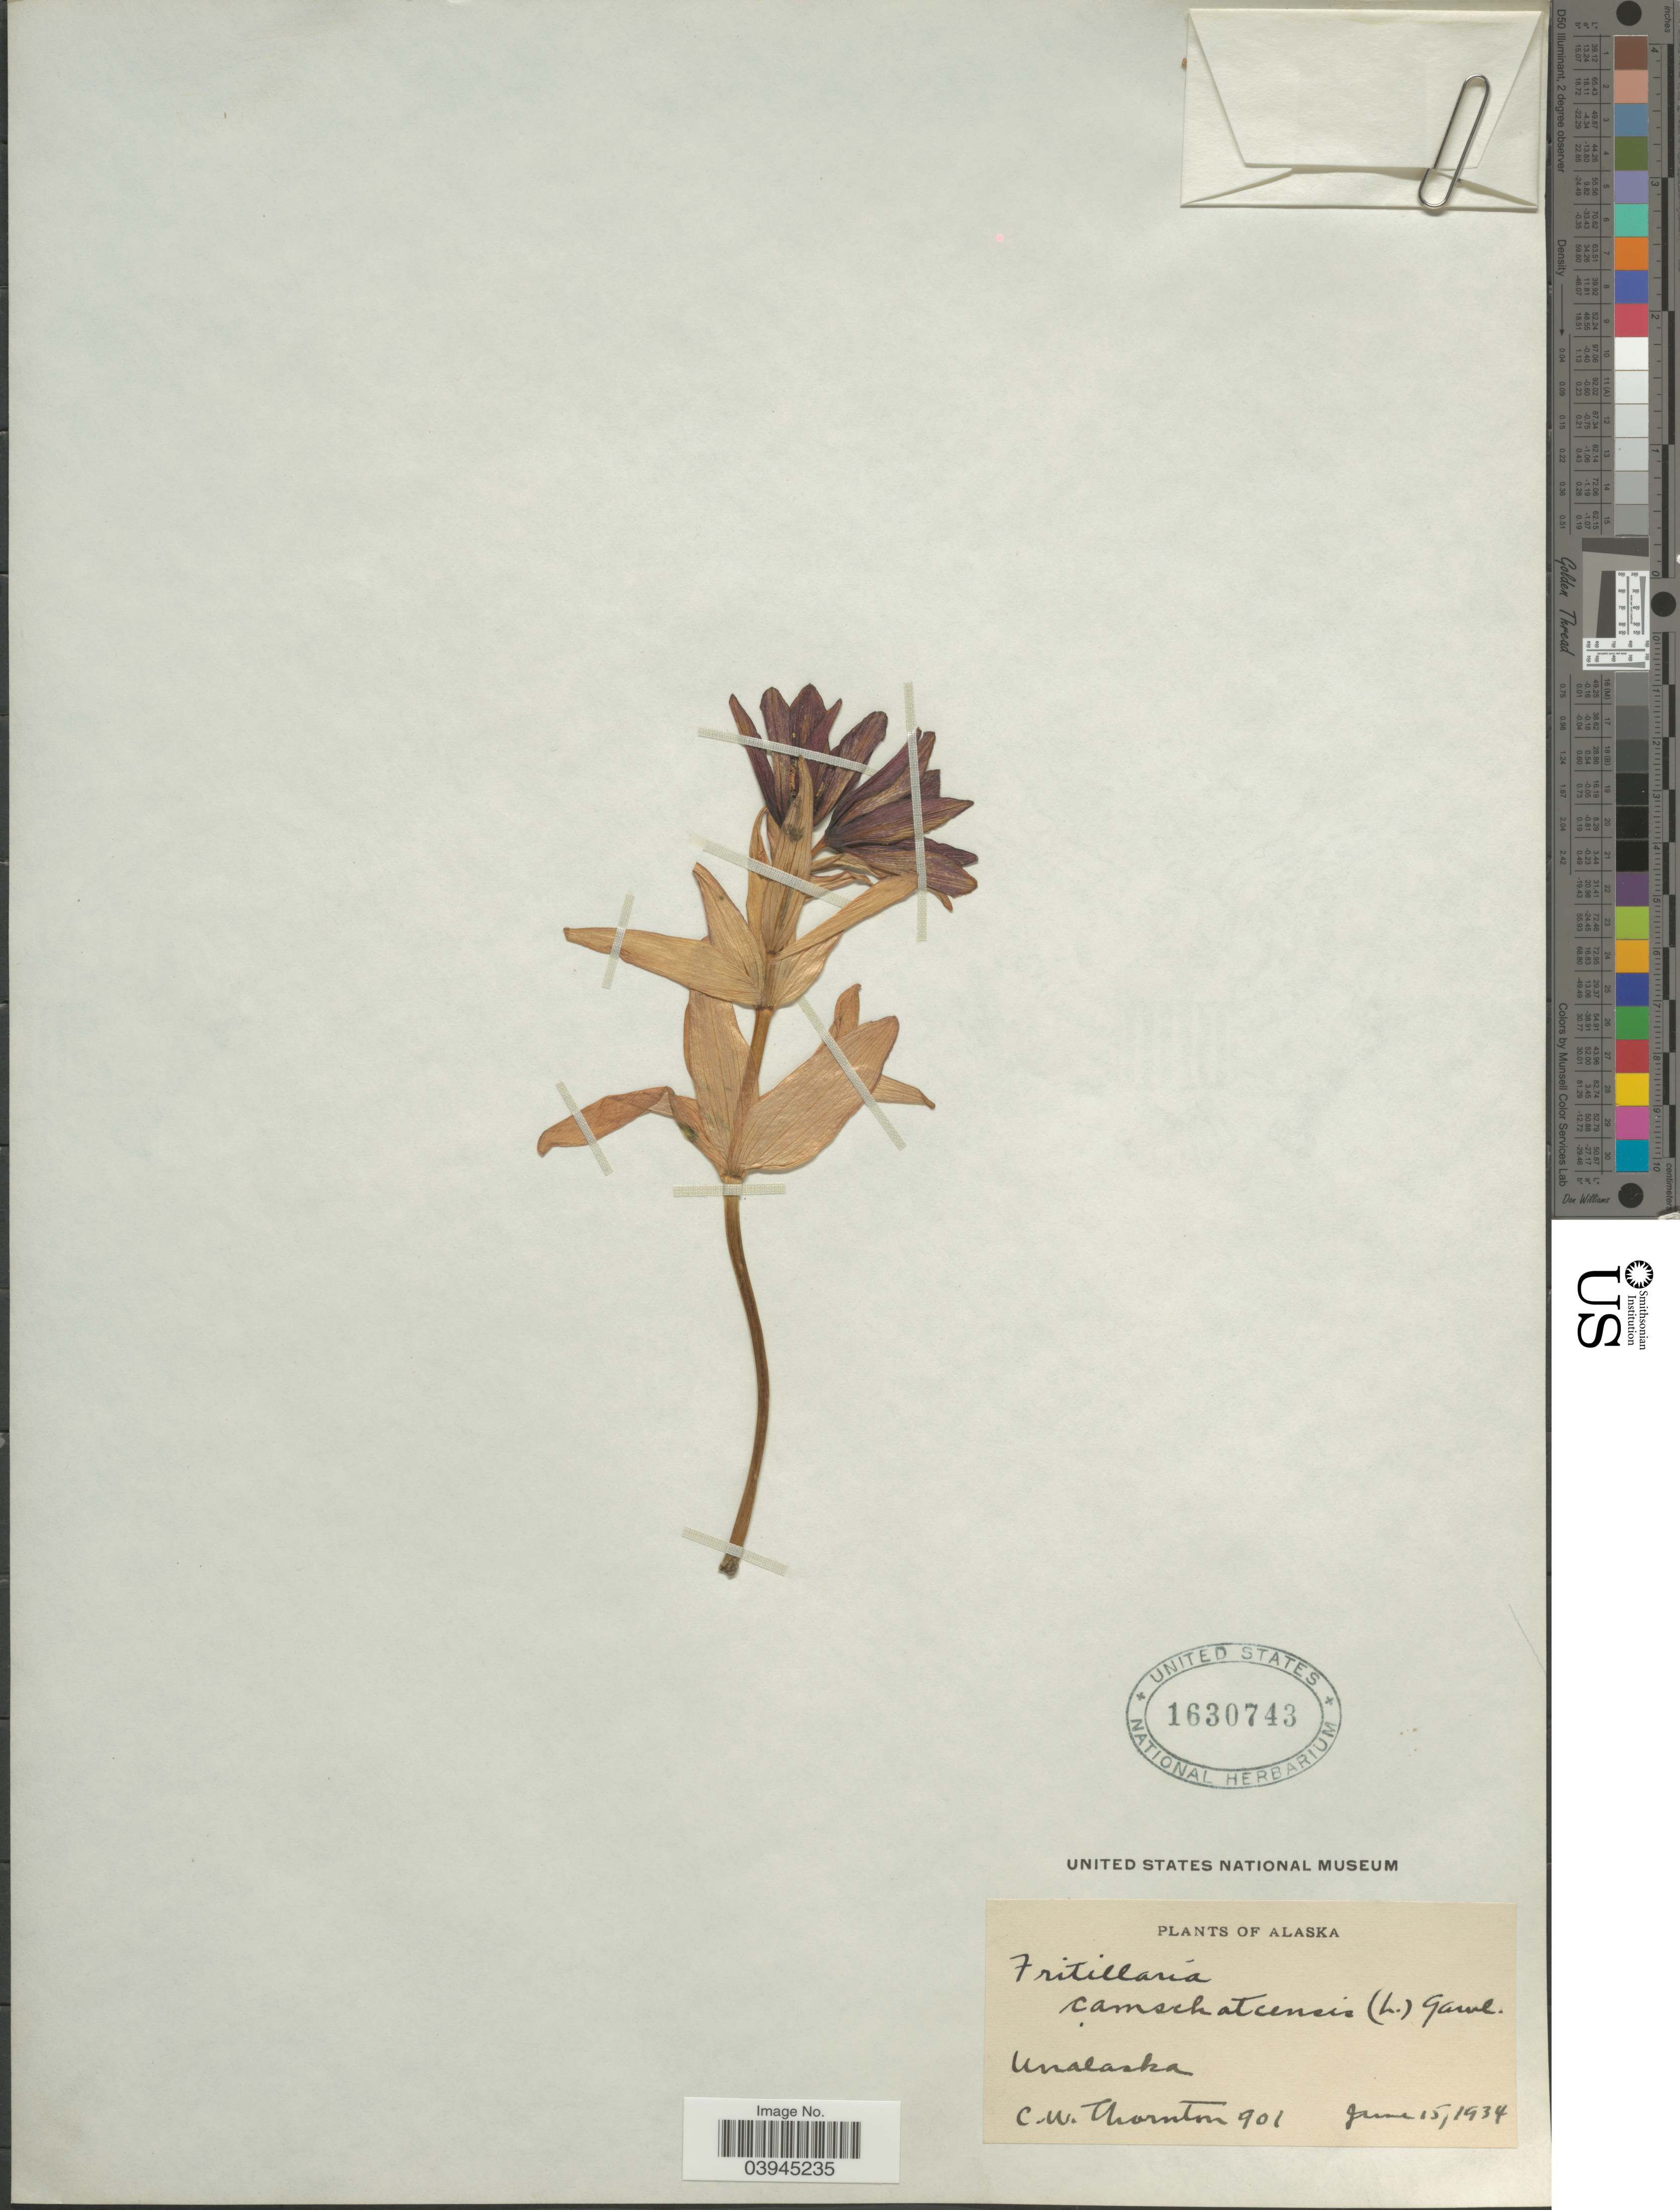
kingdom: Plantae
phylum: Tracheophyta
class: Liliopsida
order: Liliales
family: Liliaceae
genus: Fritillaria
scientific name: Fritillaria camschatcensis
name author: (L.) Ker Gawl.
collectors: C. Thornton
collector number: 901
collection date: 1934-06-15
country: United States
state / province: Alaska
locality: Unalaska.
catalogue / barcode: US 1630743